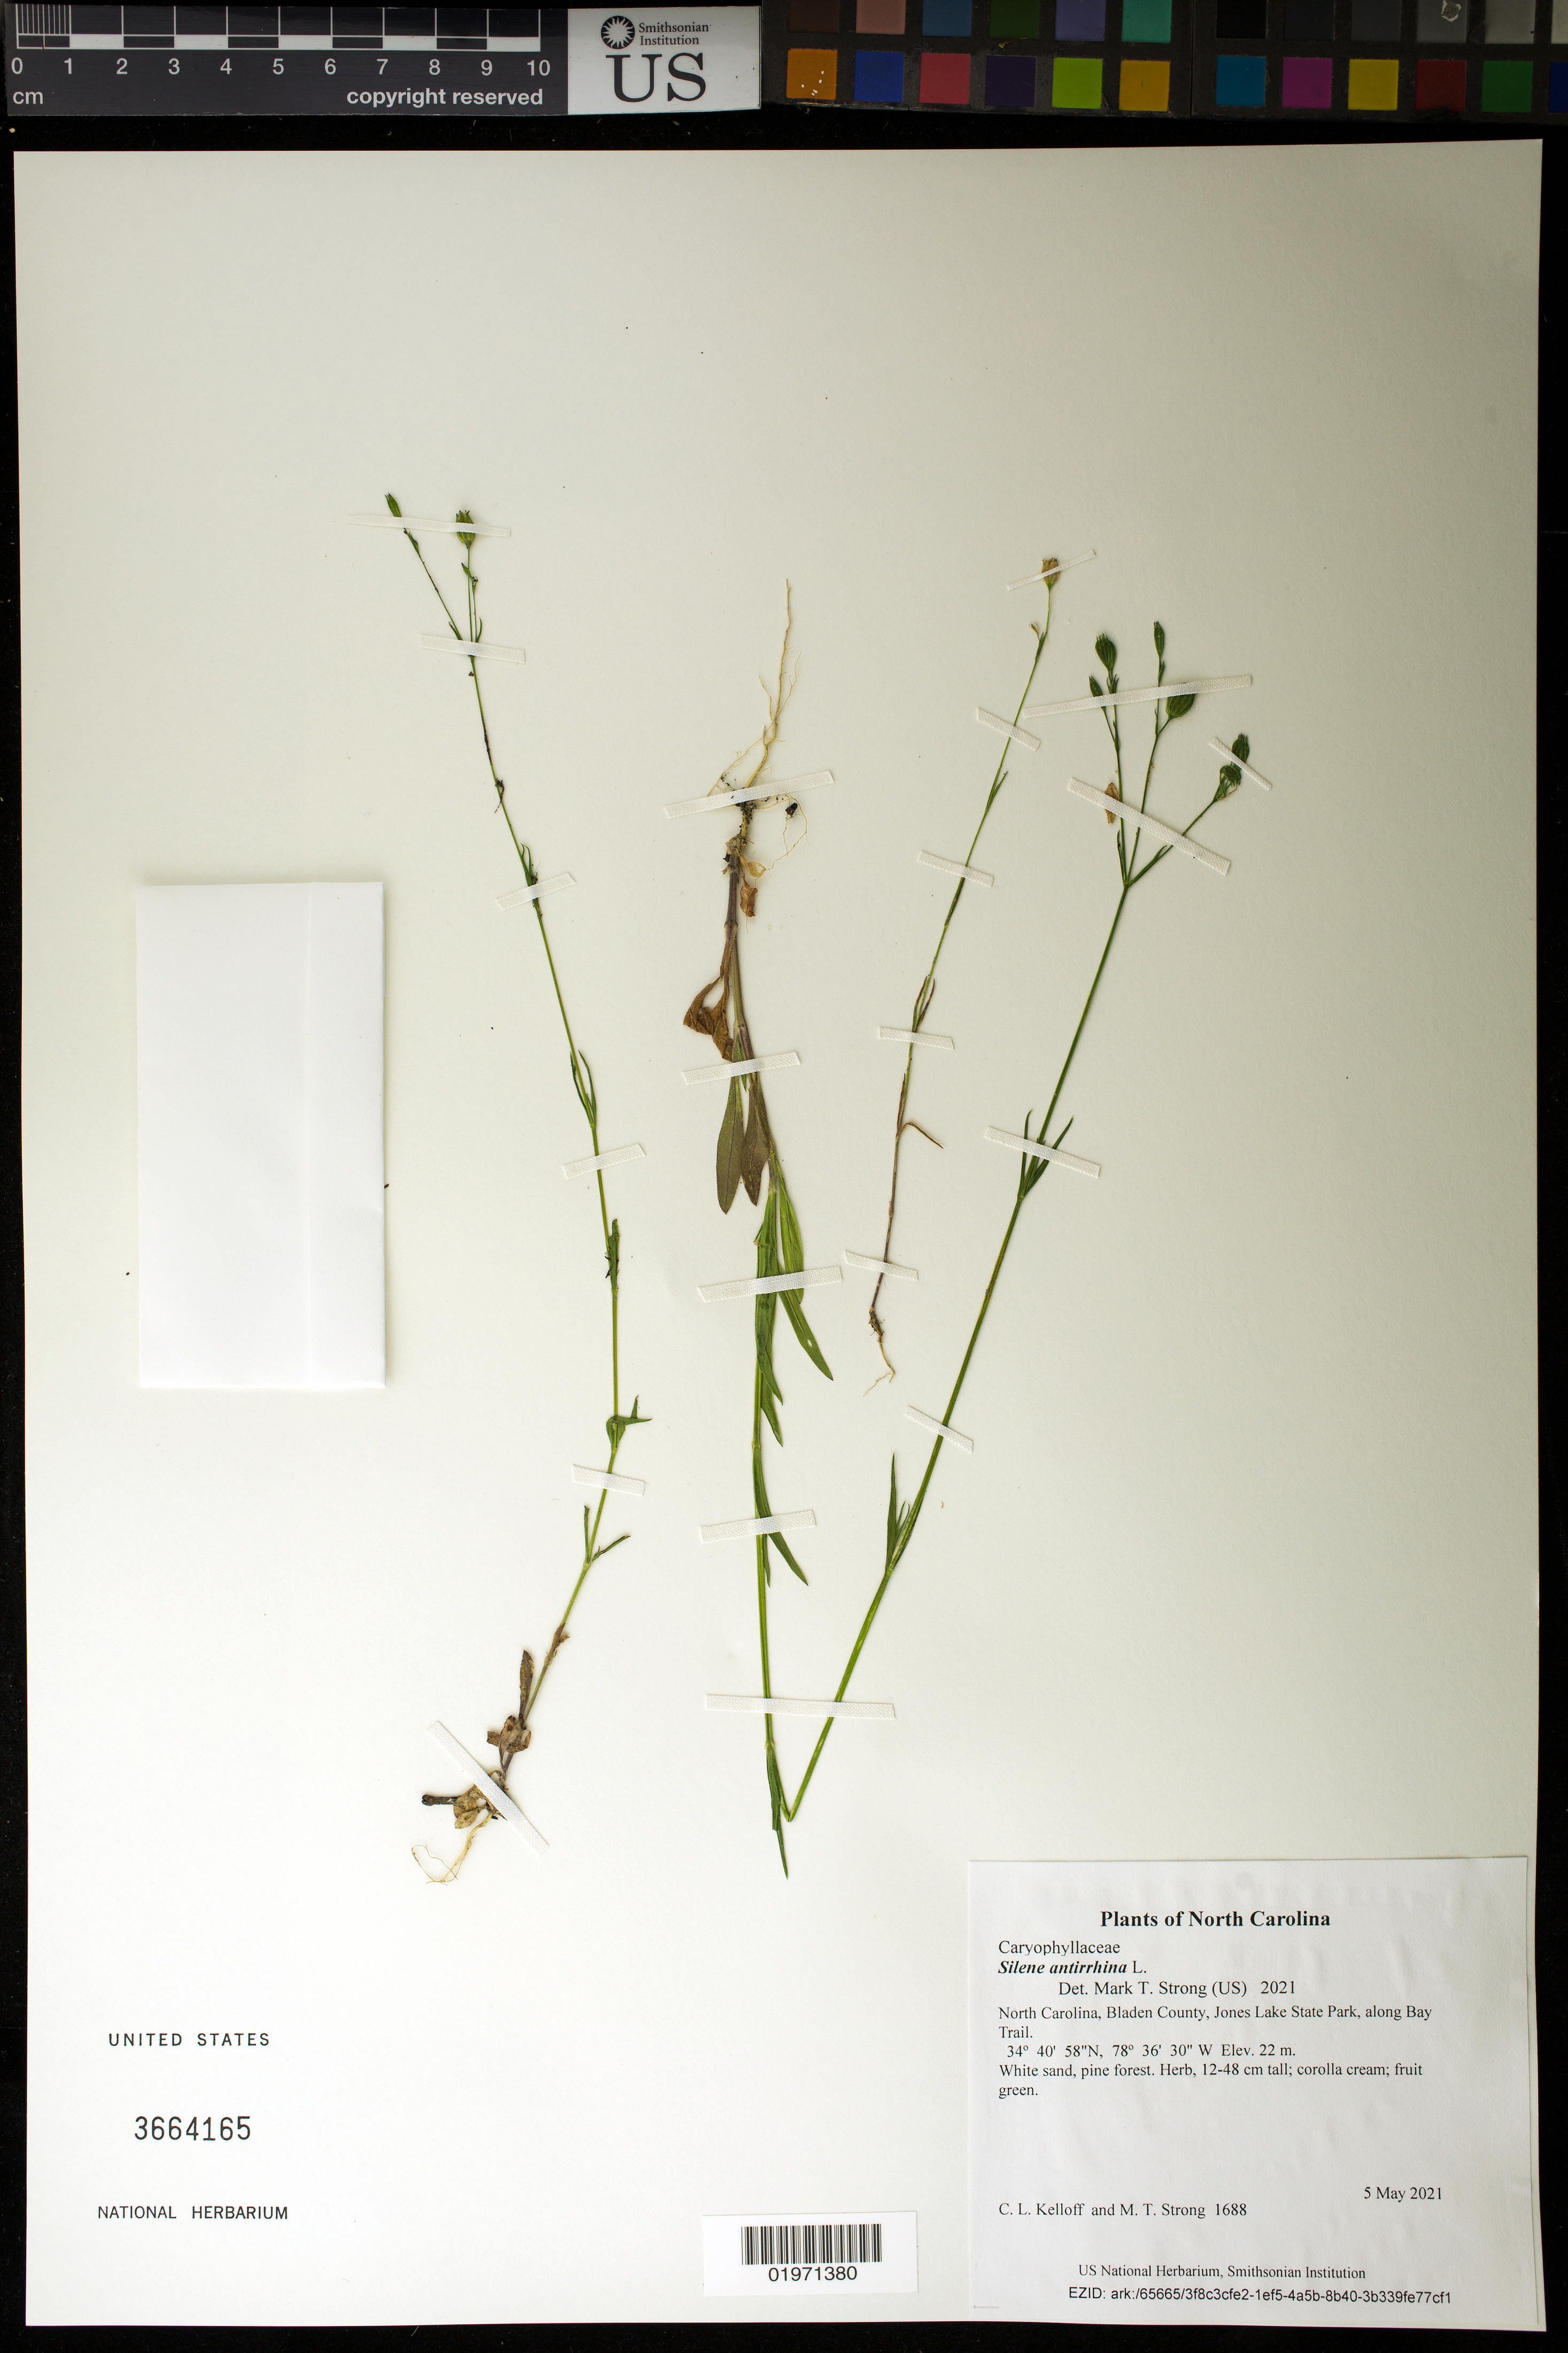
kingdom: Plantae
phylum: Tracheophyta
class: Magnoliopsida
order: Caryophyllales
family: Caryophyllaceae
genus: Silene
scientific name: Silene antirrhina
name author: L.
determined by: Strong, M. T., (US), Smithsonian Institution - National Museum of Natural History (UNITED STATES)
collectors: C. L. Kelloff & M. T. Strong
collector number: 1688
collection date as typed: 5 May 2021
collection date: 2021-05-05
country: United States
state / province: North Carolina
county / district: Bladen County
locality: Jones Lake State Park, along Bay Trail.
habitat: White sand, pine forest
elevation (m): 22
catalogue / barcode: US 3664165